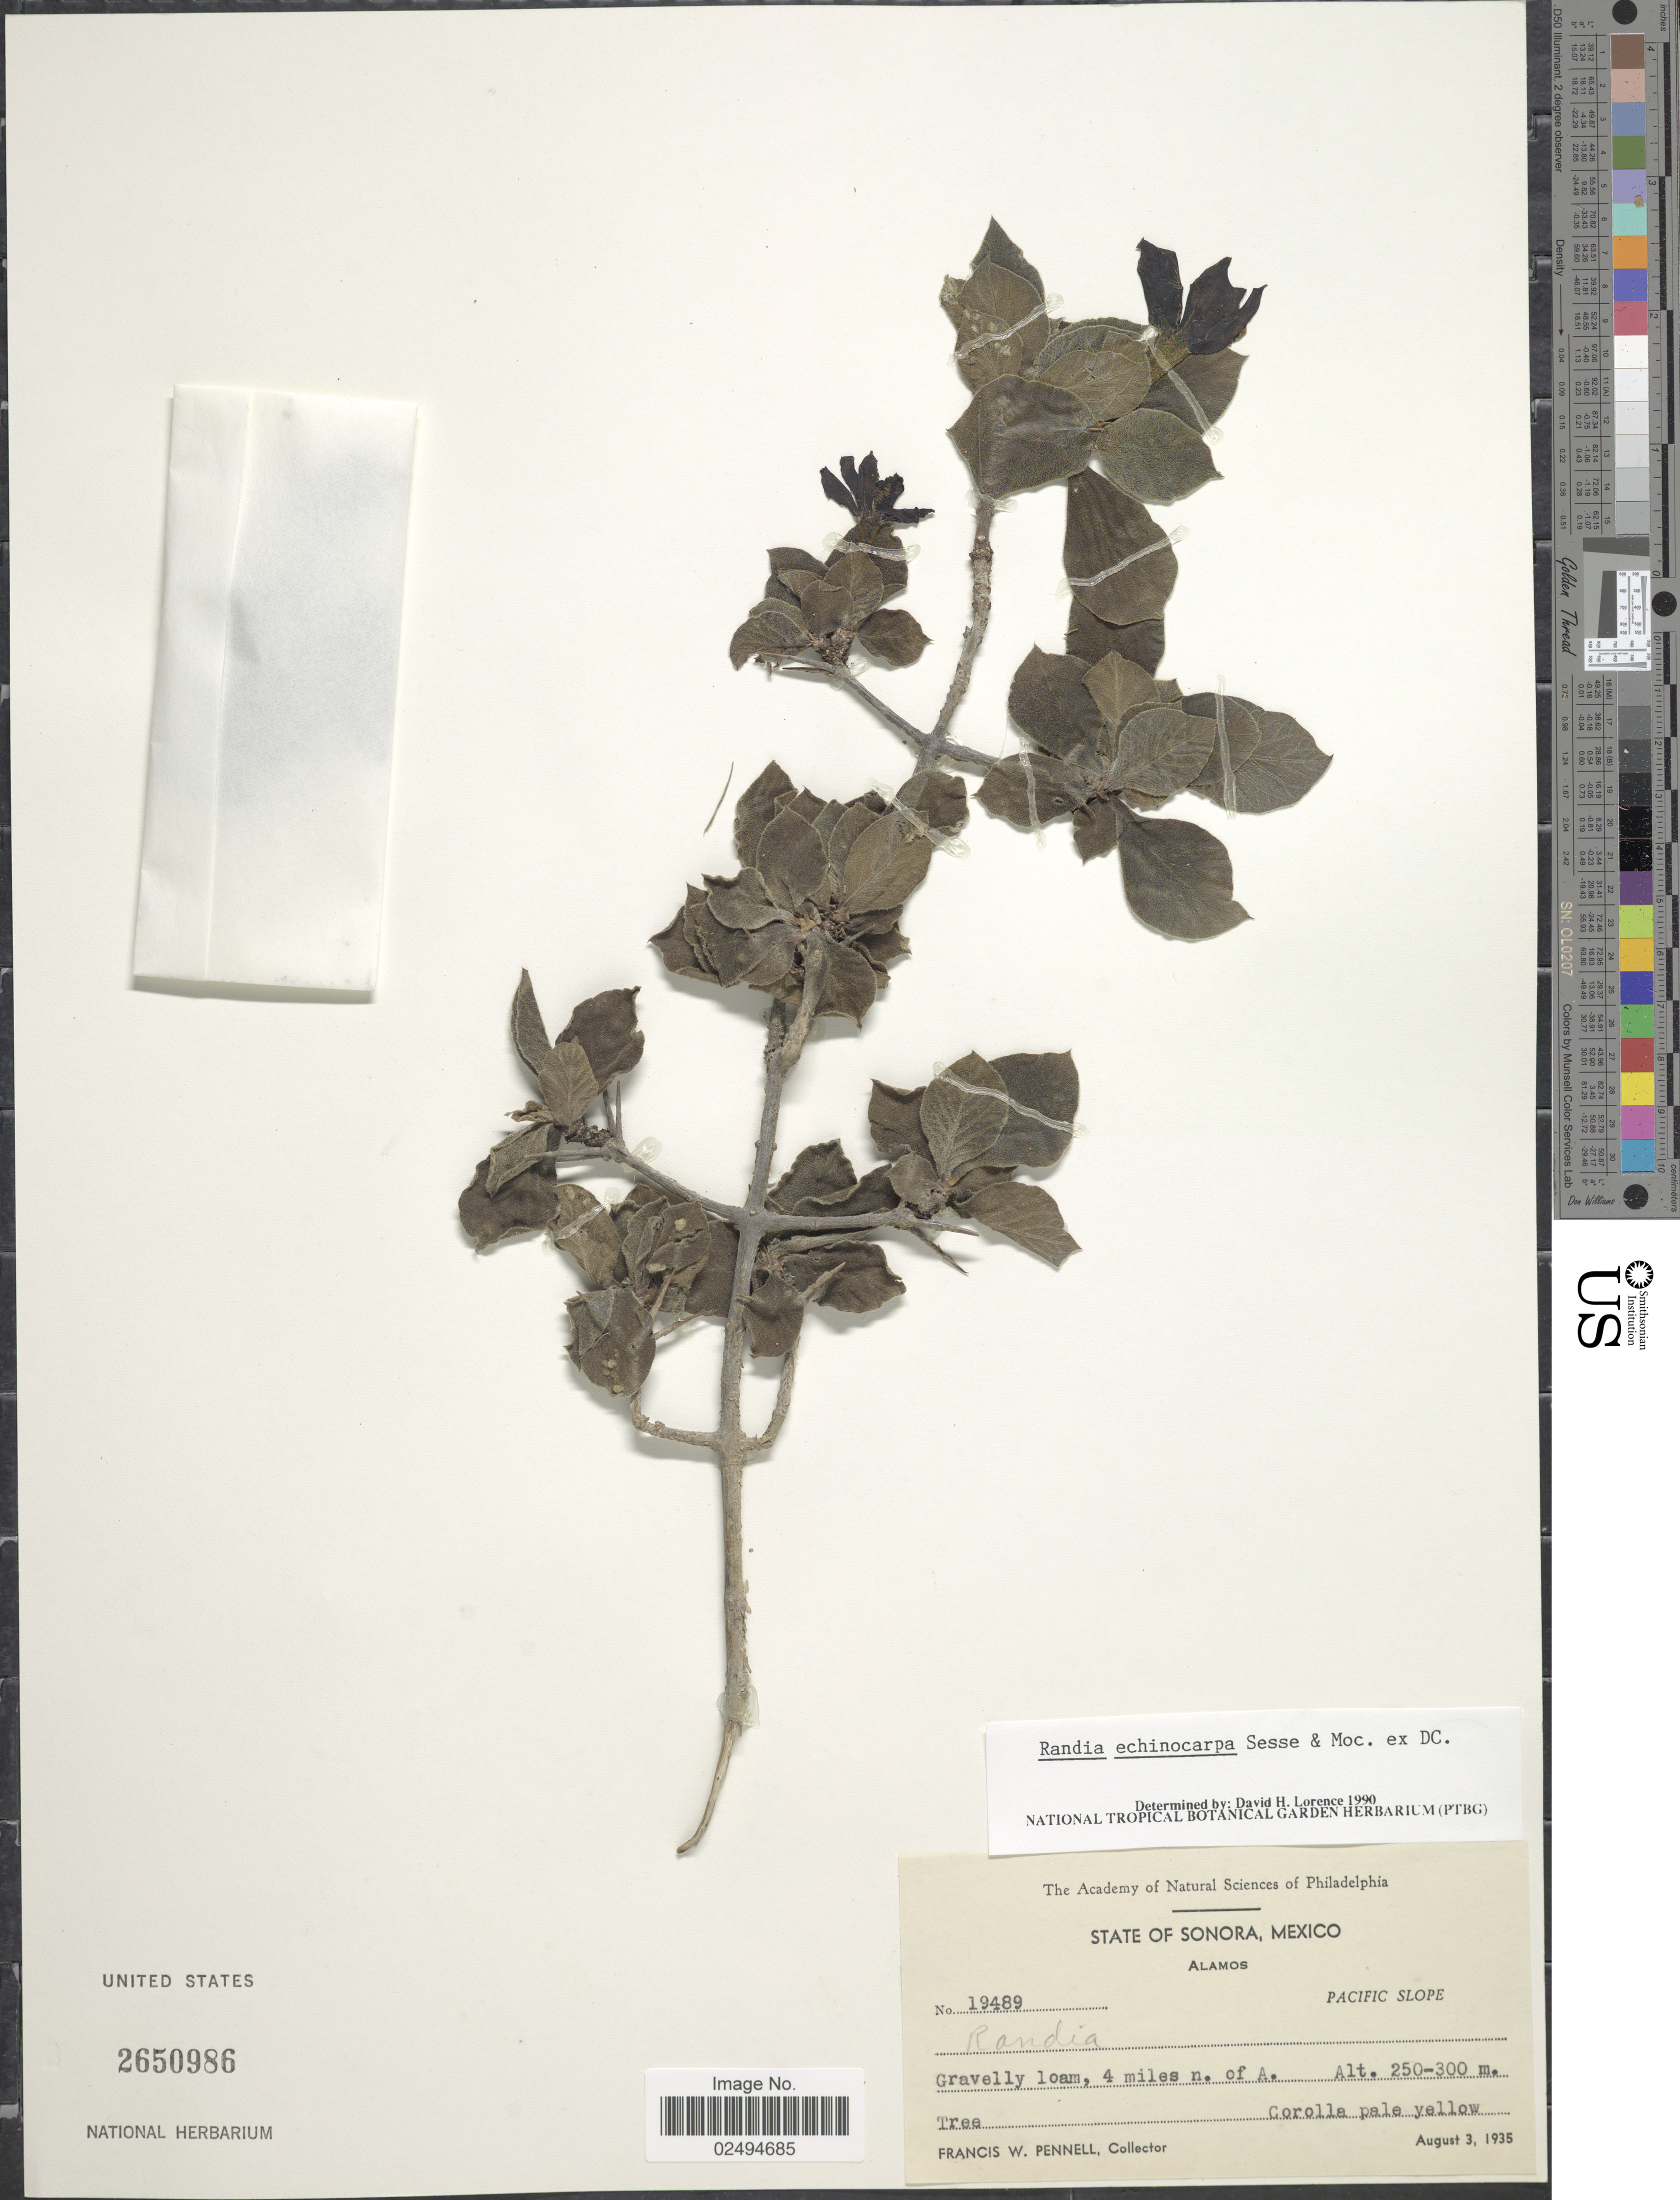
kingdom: Plantae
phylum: Tracheophyta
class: Magnoliopsida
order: Gentianales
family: Rubiaceae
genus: Randia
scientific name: Randia echinocarpa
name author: Sessé & Moc. ex DC.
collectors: F. W. Pennell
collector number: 19489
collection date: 1935-08-03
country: Mexico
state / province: Sonora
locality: Alamos. Pacific Slope. Gravelly loam, 4 miles n. of A.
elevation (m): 250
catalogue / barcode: US 2650986